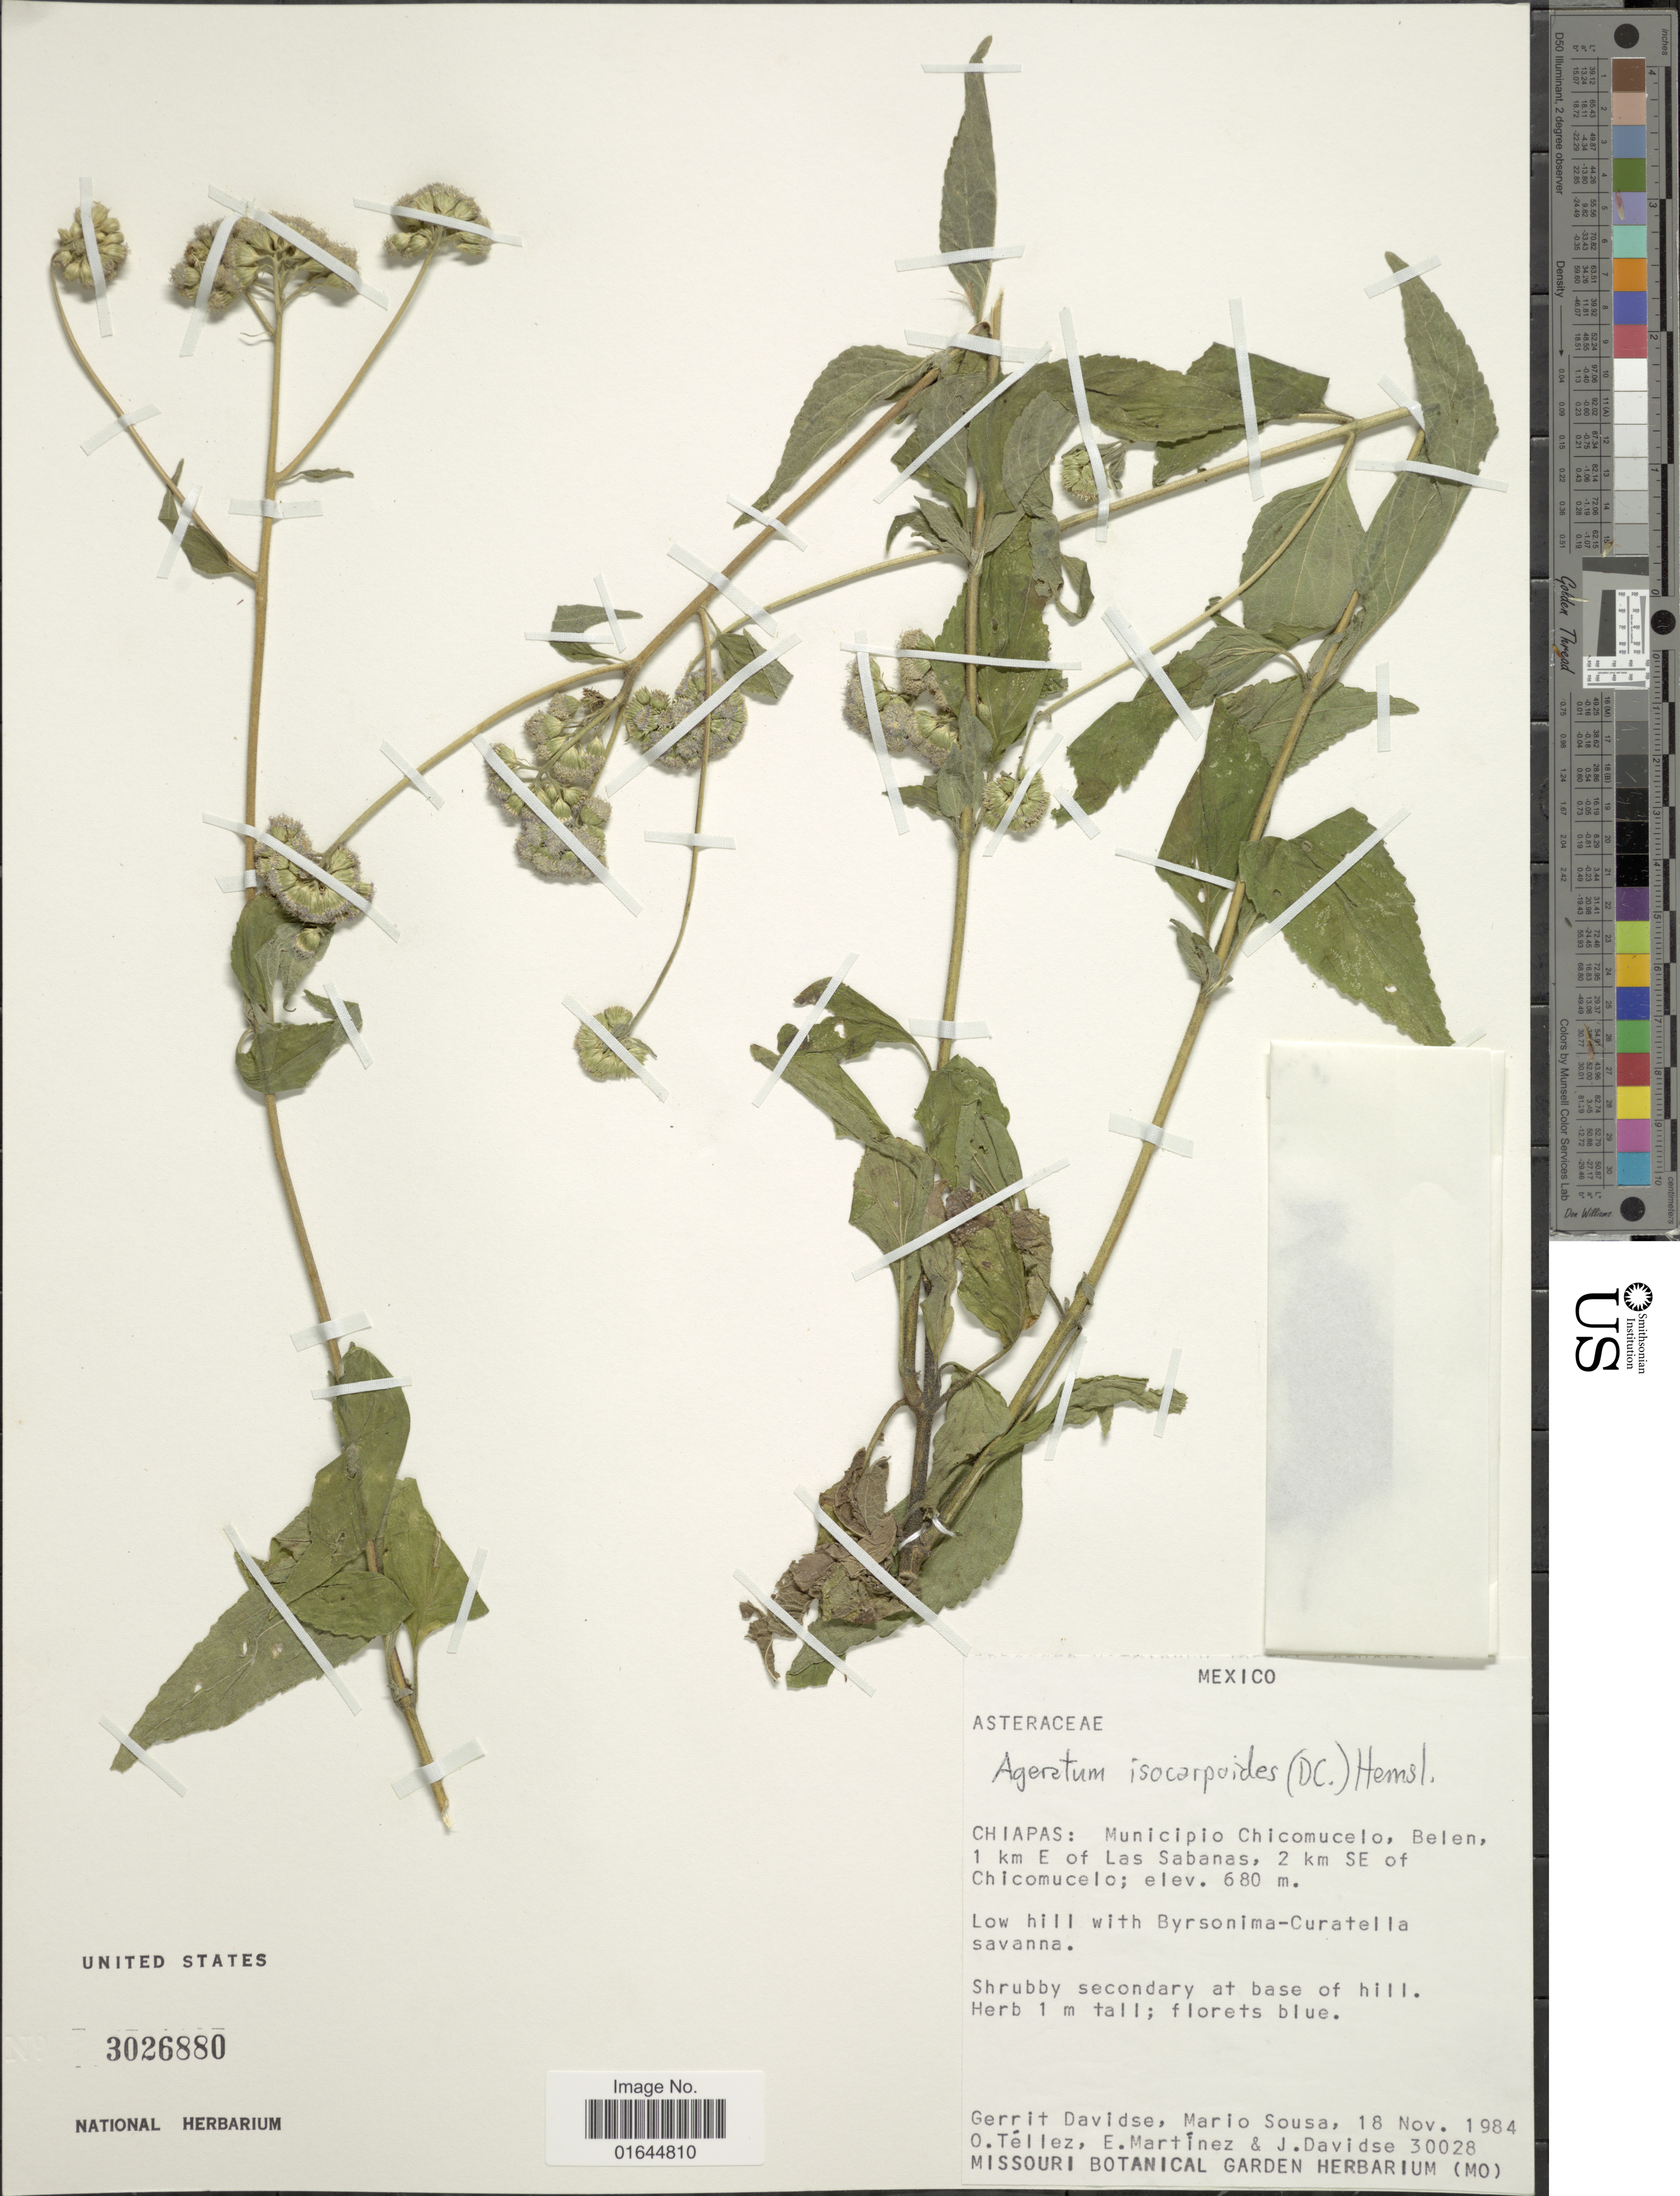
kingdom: Plantae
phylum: Tracheophyta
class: Magnoliopsida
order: Asterales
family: Asteraceae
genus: Ageratum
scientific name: Ageratum elassocarpum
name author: S.F. Blake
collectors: G. Davidse, M. Sousa S., Téllez, O. & Schubert, B.G. & E. Martínez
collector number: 30028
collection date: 1984-11-18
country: Mexico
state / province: Chiapas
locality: Mexico, Chiapas: Municipio Chicomucelo, Belen 1 km. E of Las Sabanas, 2 km SE of Chicomucelo.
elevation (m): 680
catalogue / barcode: US 3026880